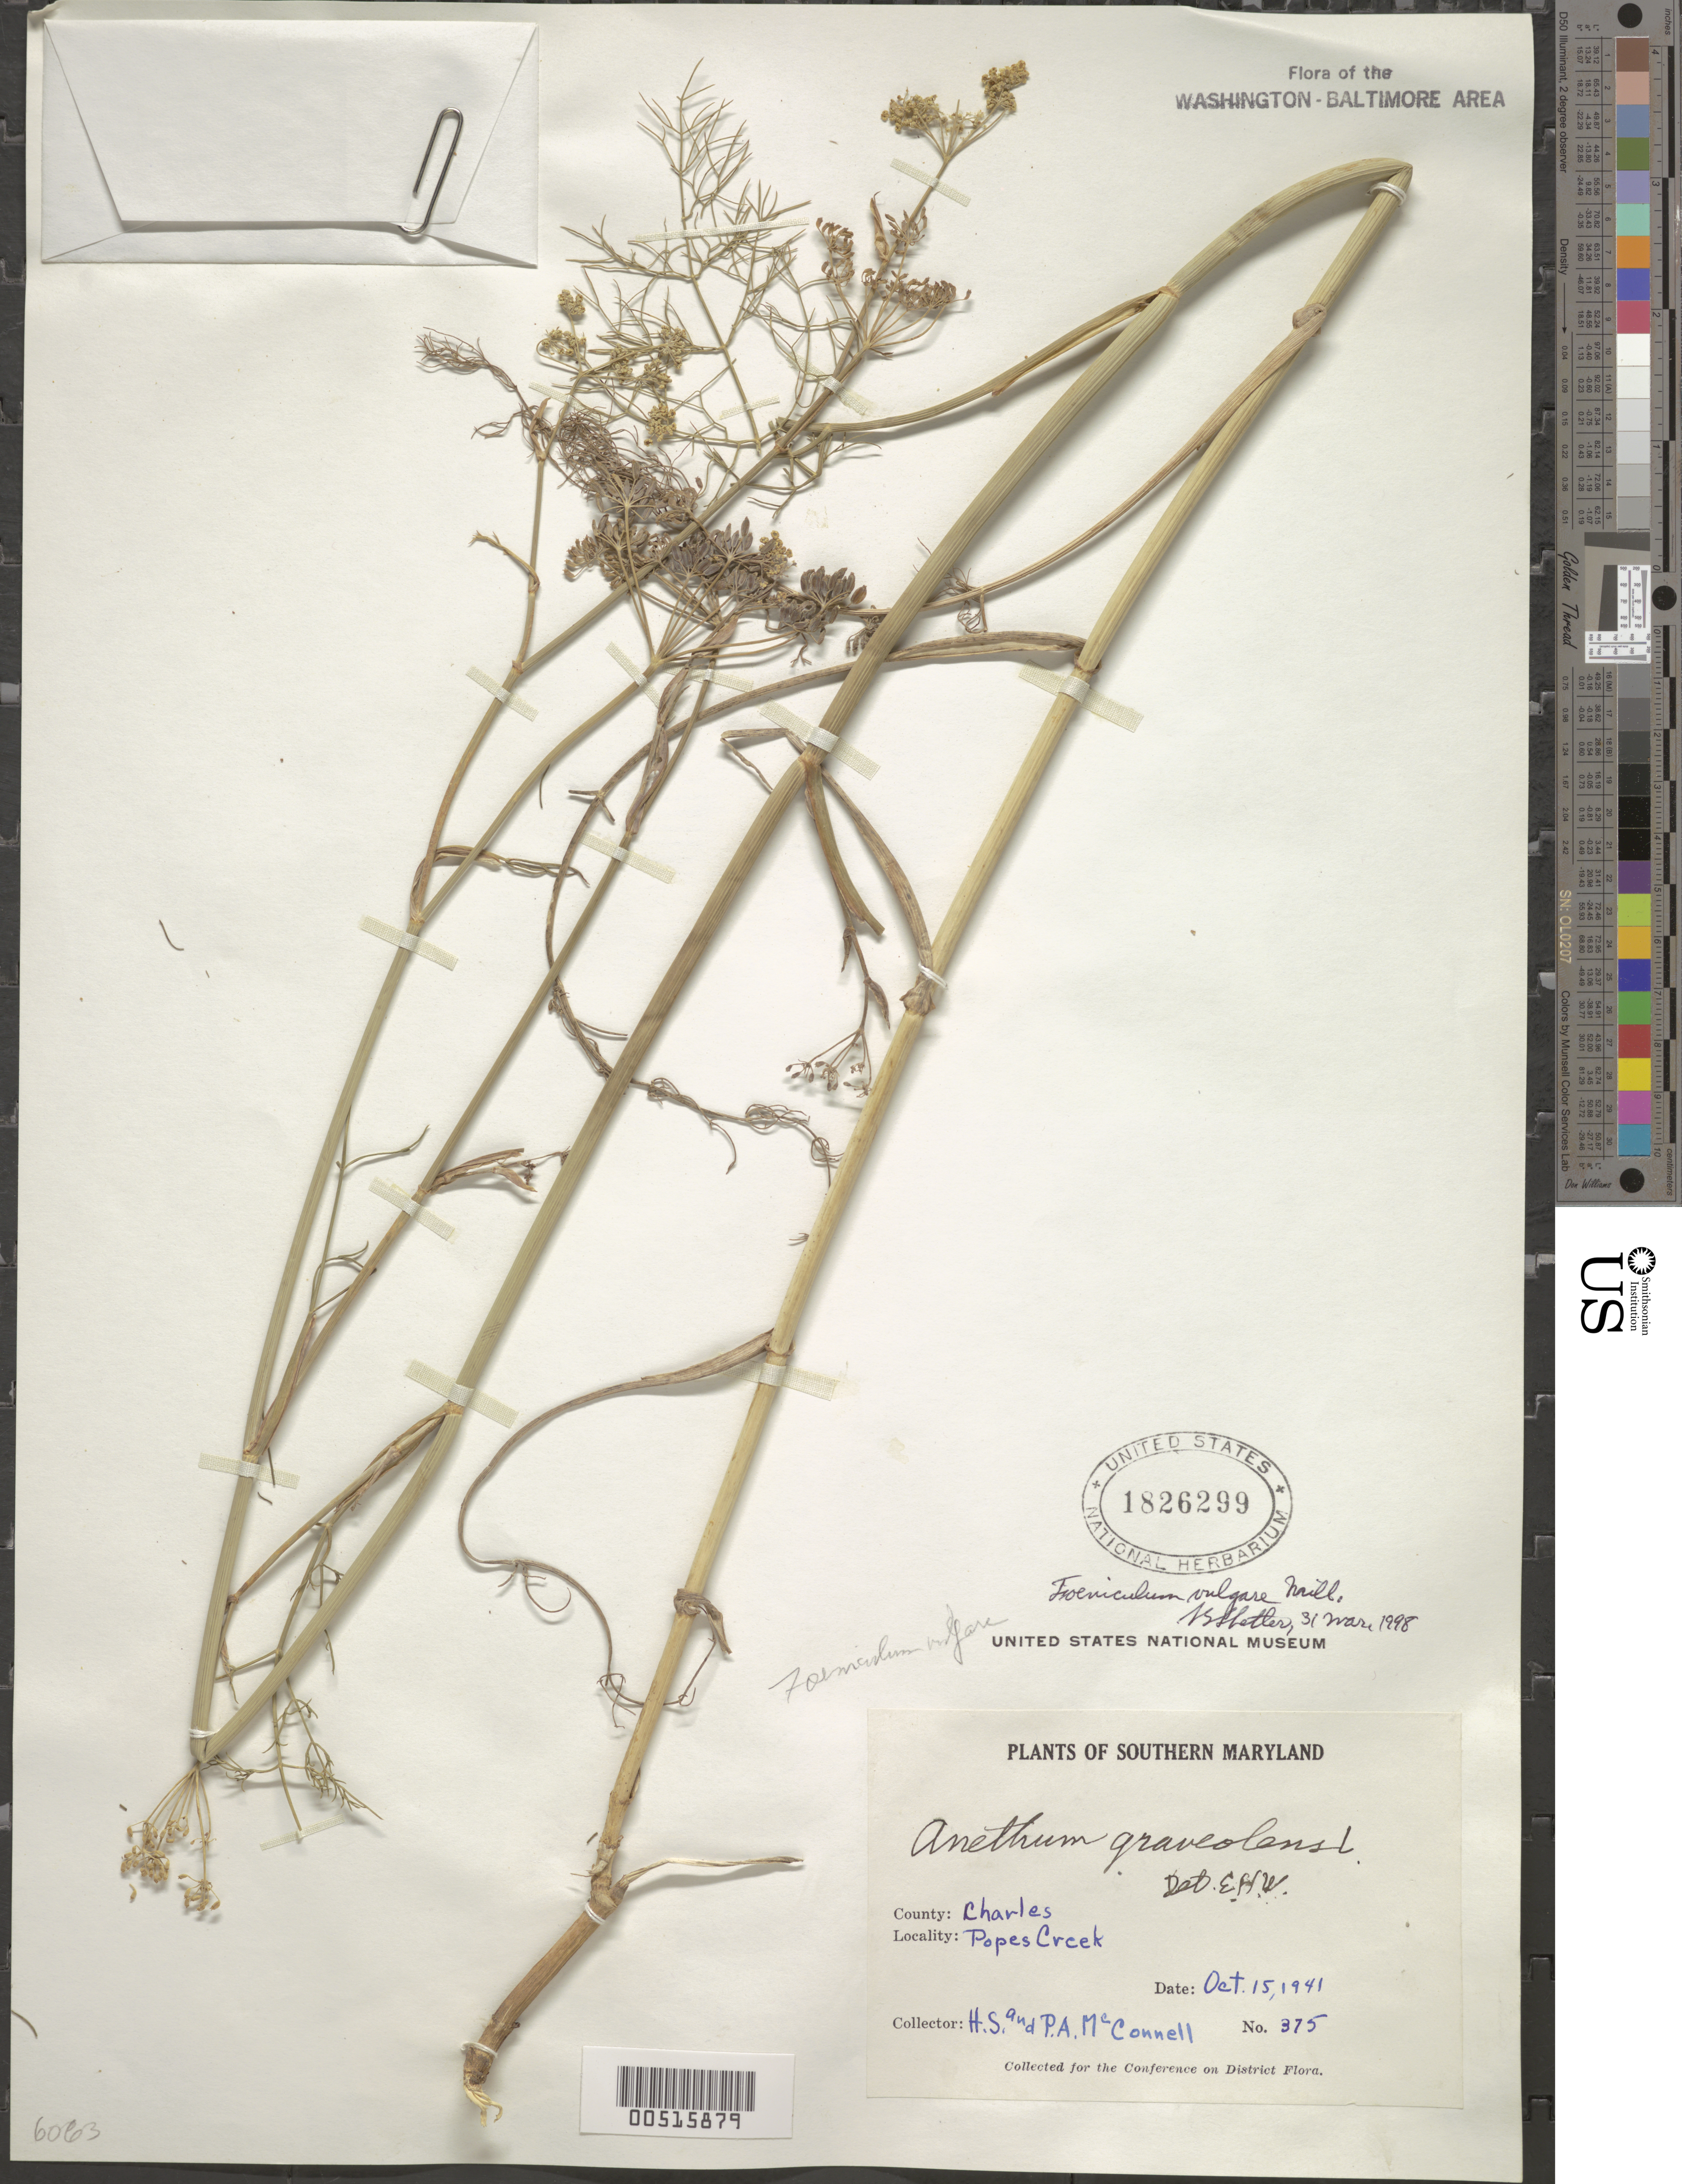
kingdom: Plantae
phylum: Tracheophyta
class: Magnoliopsida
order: Apiales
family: Apiaceae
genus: Foeniculum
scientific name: Foeniculum vulgare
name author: Mill.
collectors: H. McConnell & P. McConnell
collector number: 375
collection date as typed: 15 Oct 1941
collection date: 1941-10-15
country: United States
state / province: Maryland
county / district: Charles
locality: Popes Creek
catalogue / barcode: US 1826299